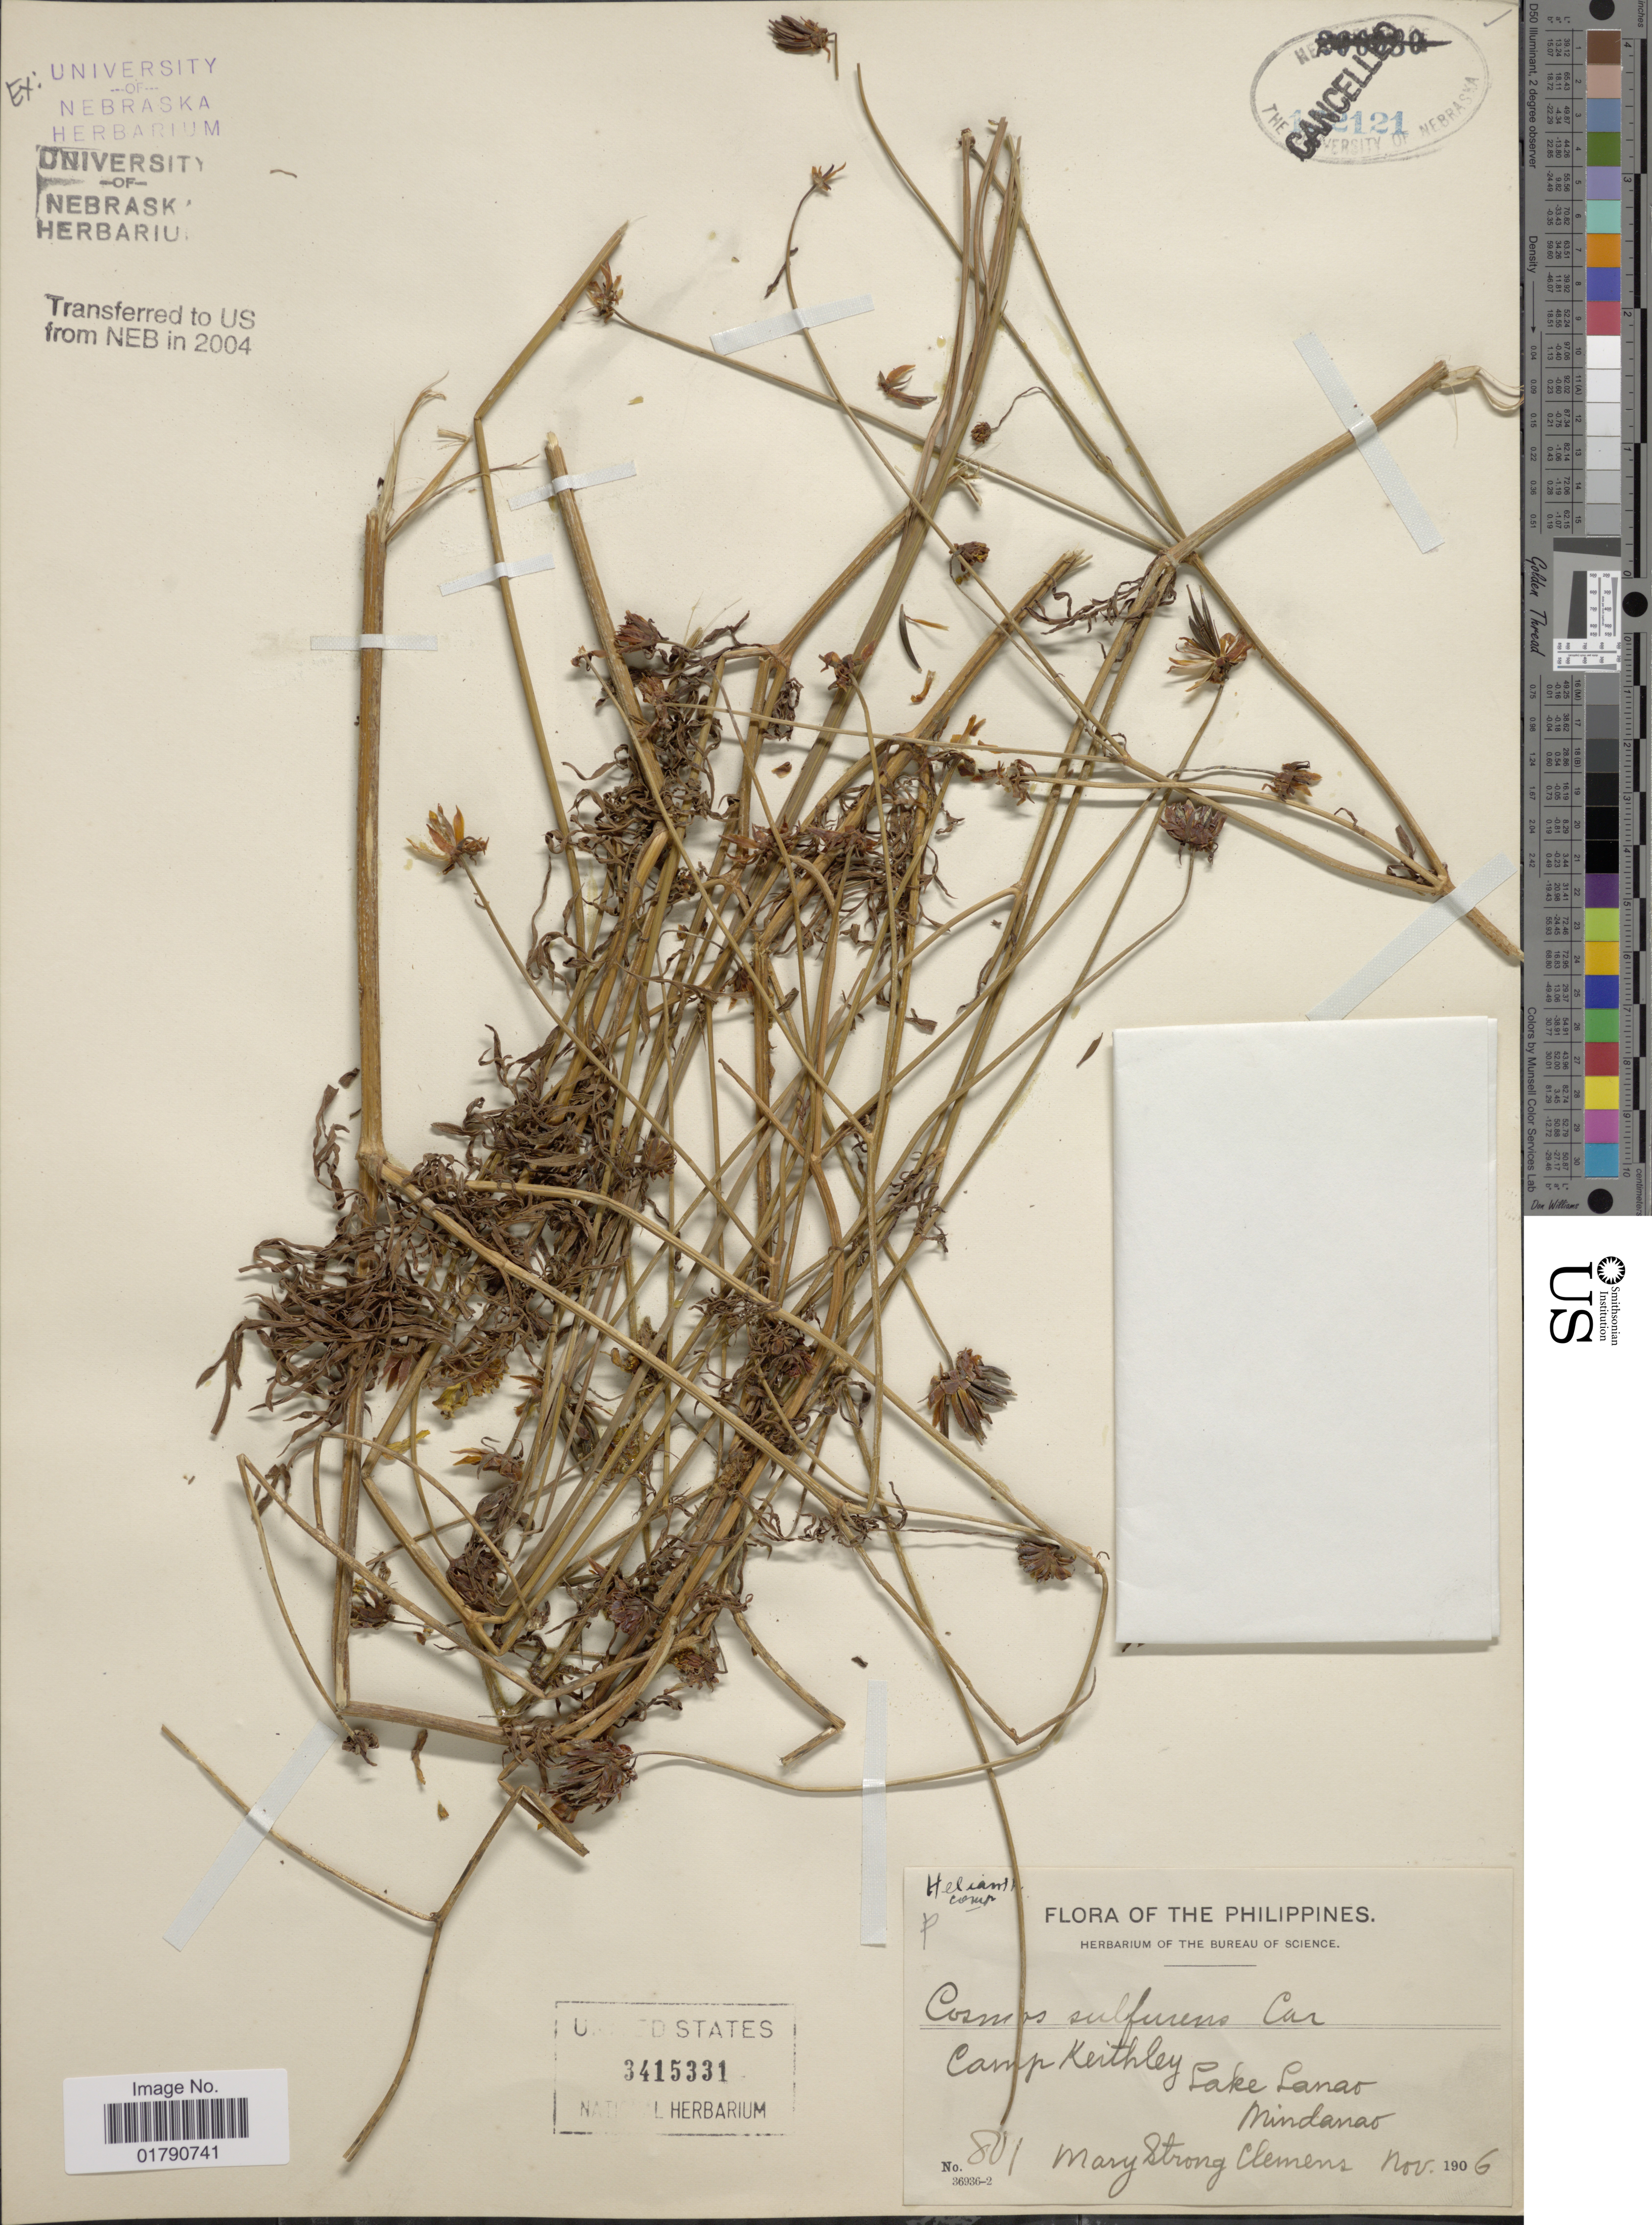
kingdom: Plantae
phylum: Tracheophyta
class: Magnoliopsida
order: Asterales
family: Asteraceae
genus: Cosmos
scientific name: Cosmos sulphureus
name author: Cav.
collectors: M. S. Clemens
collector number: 801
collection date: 1906-11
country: Philippines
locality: Camp Keithley, Lake Lanao, Mindanao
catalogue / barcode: US 3415331